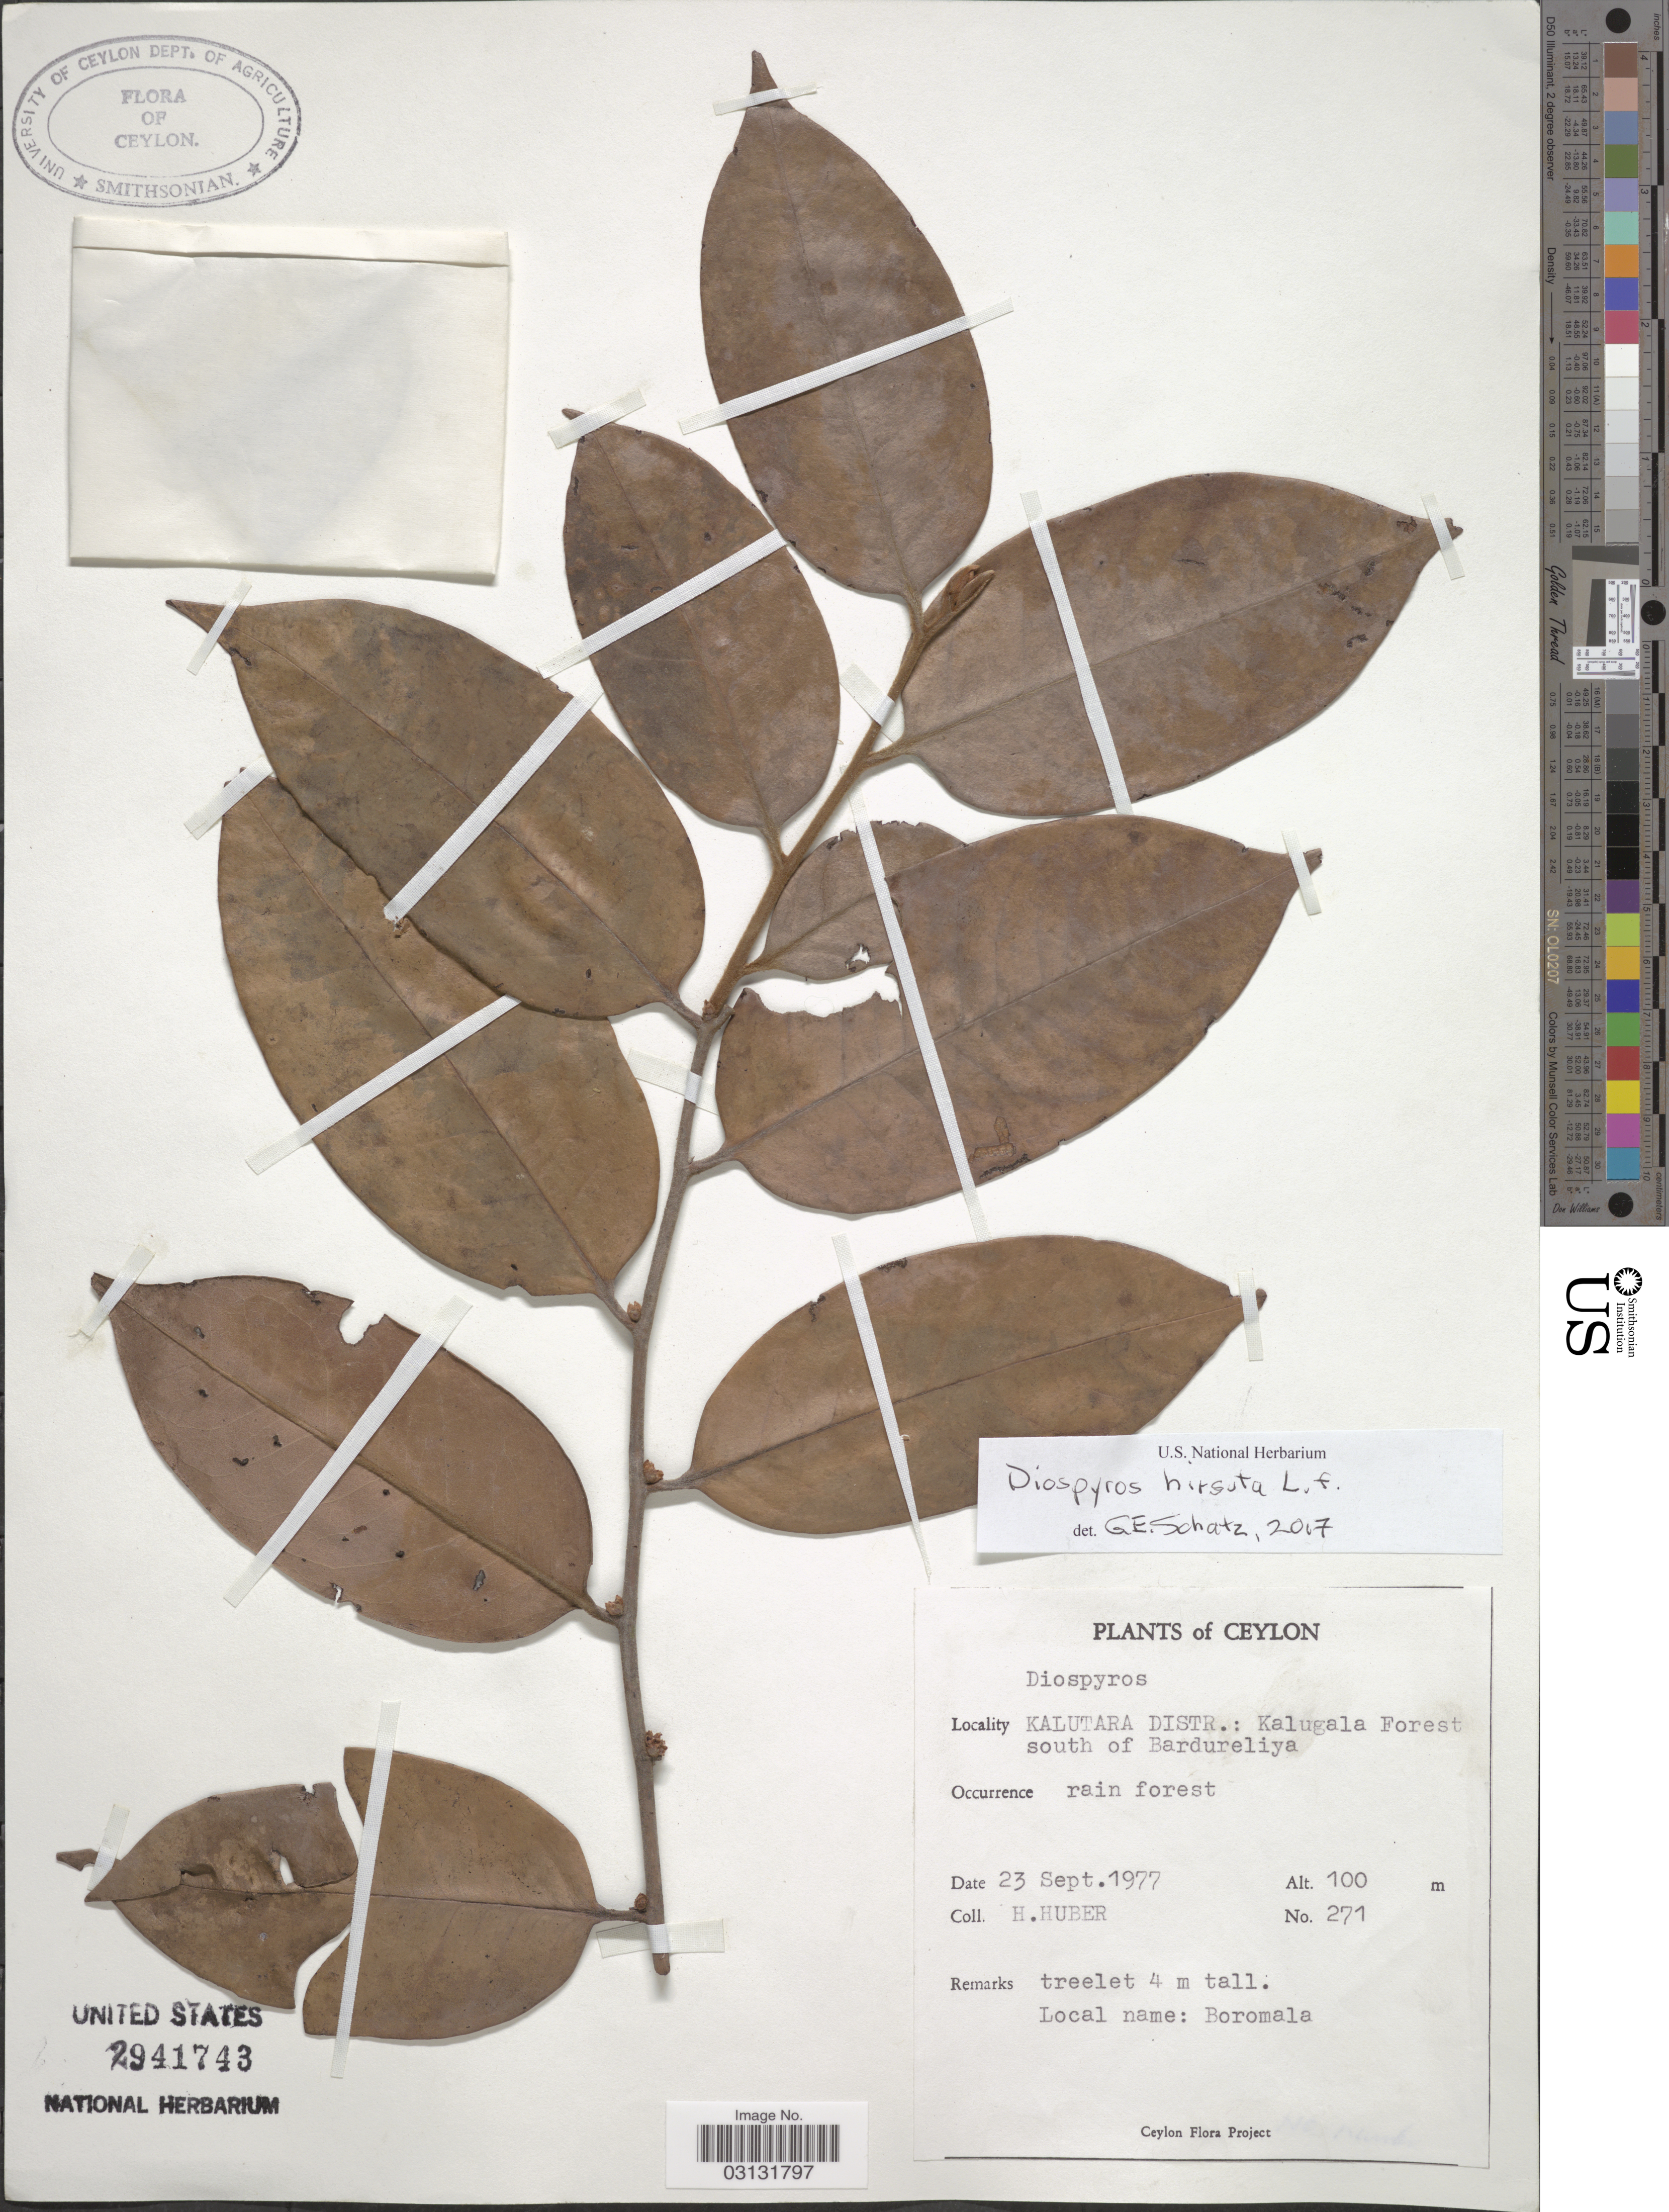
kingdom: Plantae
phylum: Tracheophyta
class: Magnoliopsida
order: Ericales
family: Ebenaceae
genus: Diospyros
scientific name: Diospyros hirsuta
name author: L. f.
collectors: H. Huber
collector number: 271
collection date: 1977-09-23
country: Sri Lanka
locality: Ceylon. Kalutara Distr.: Kalugala Forest south of Bardureliya.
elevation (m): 100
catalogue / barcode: US 2941743